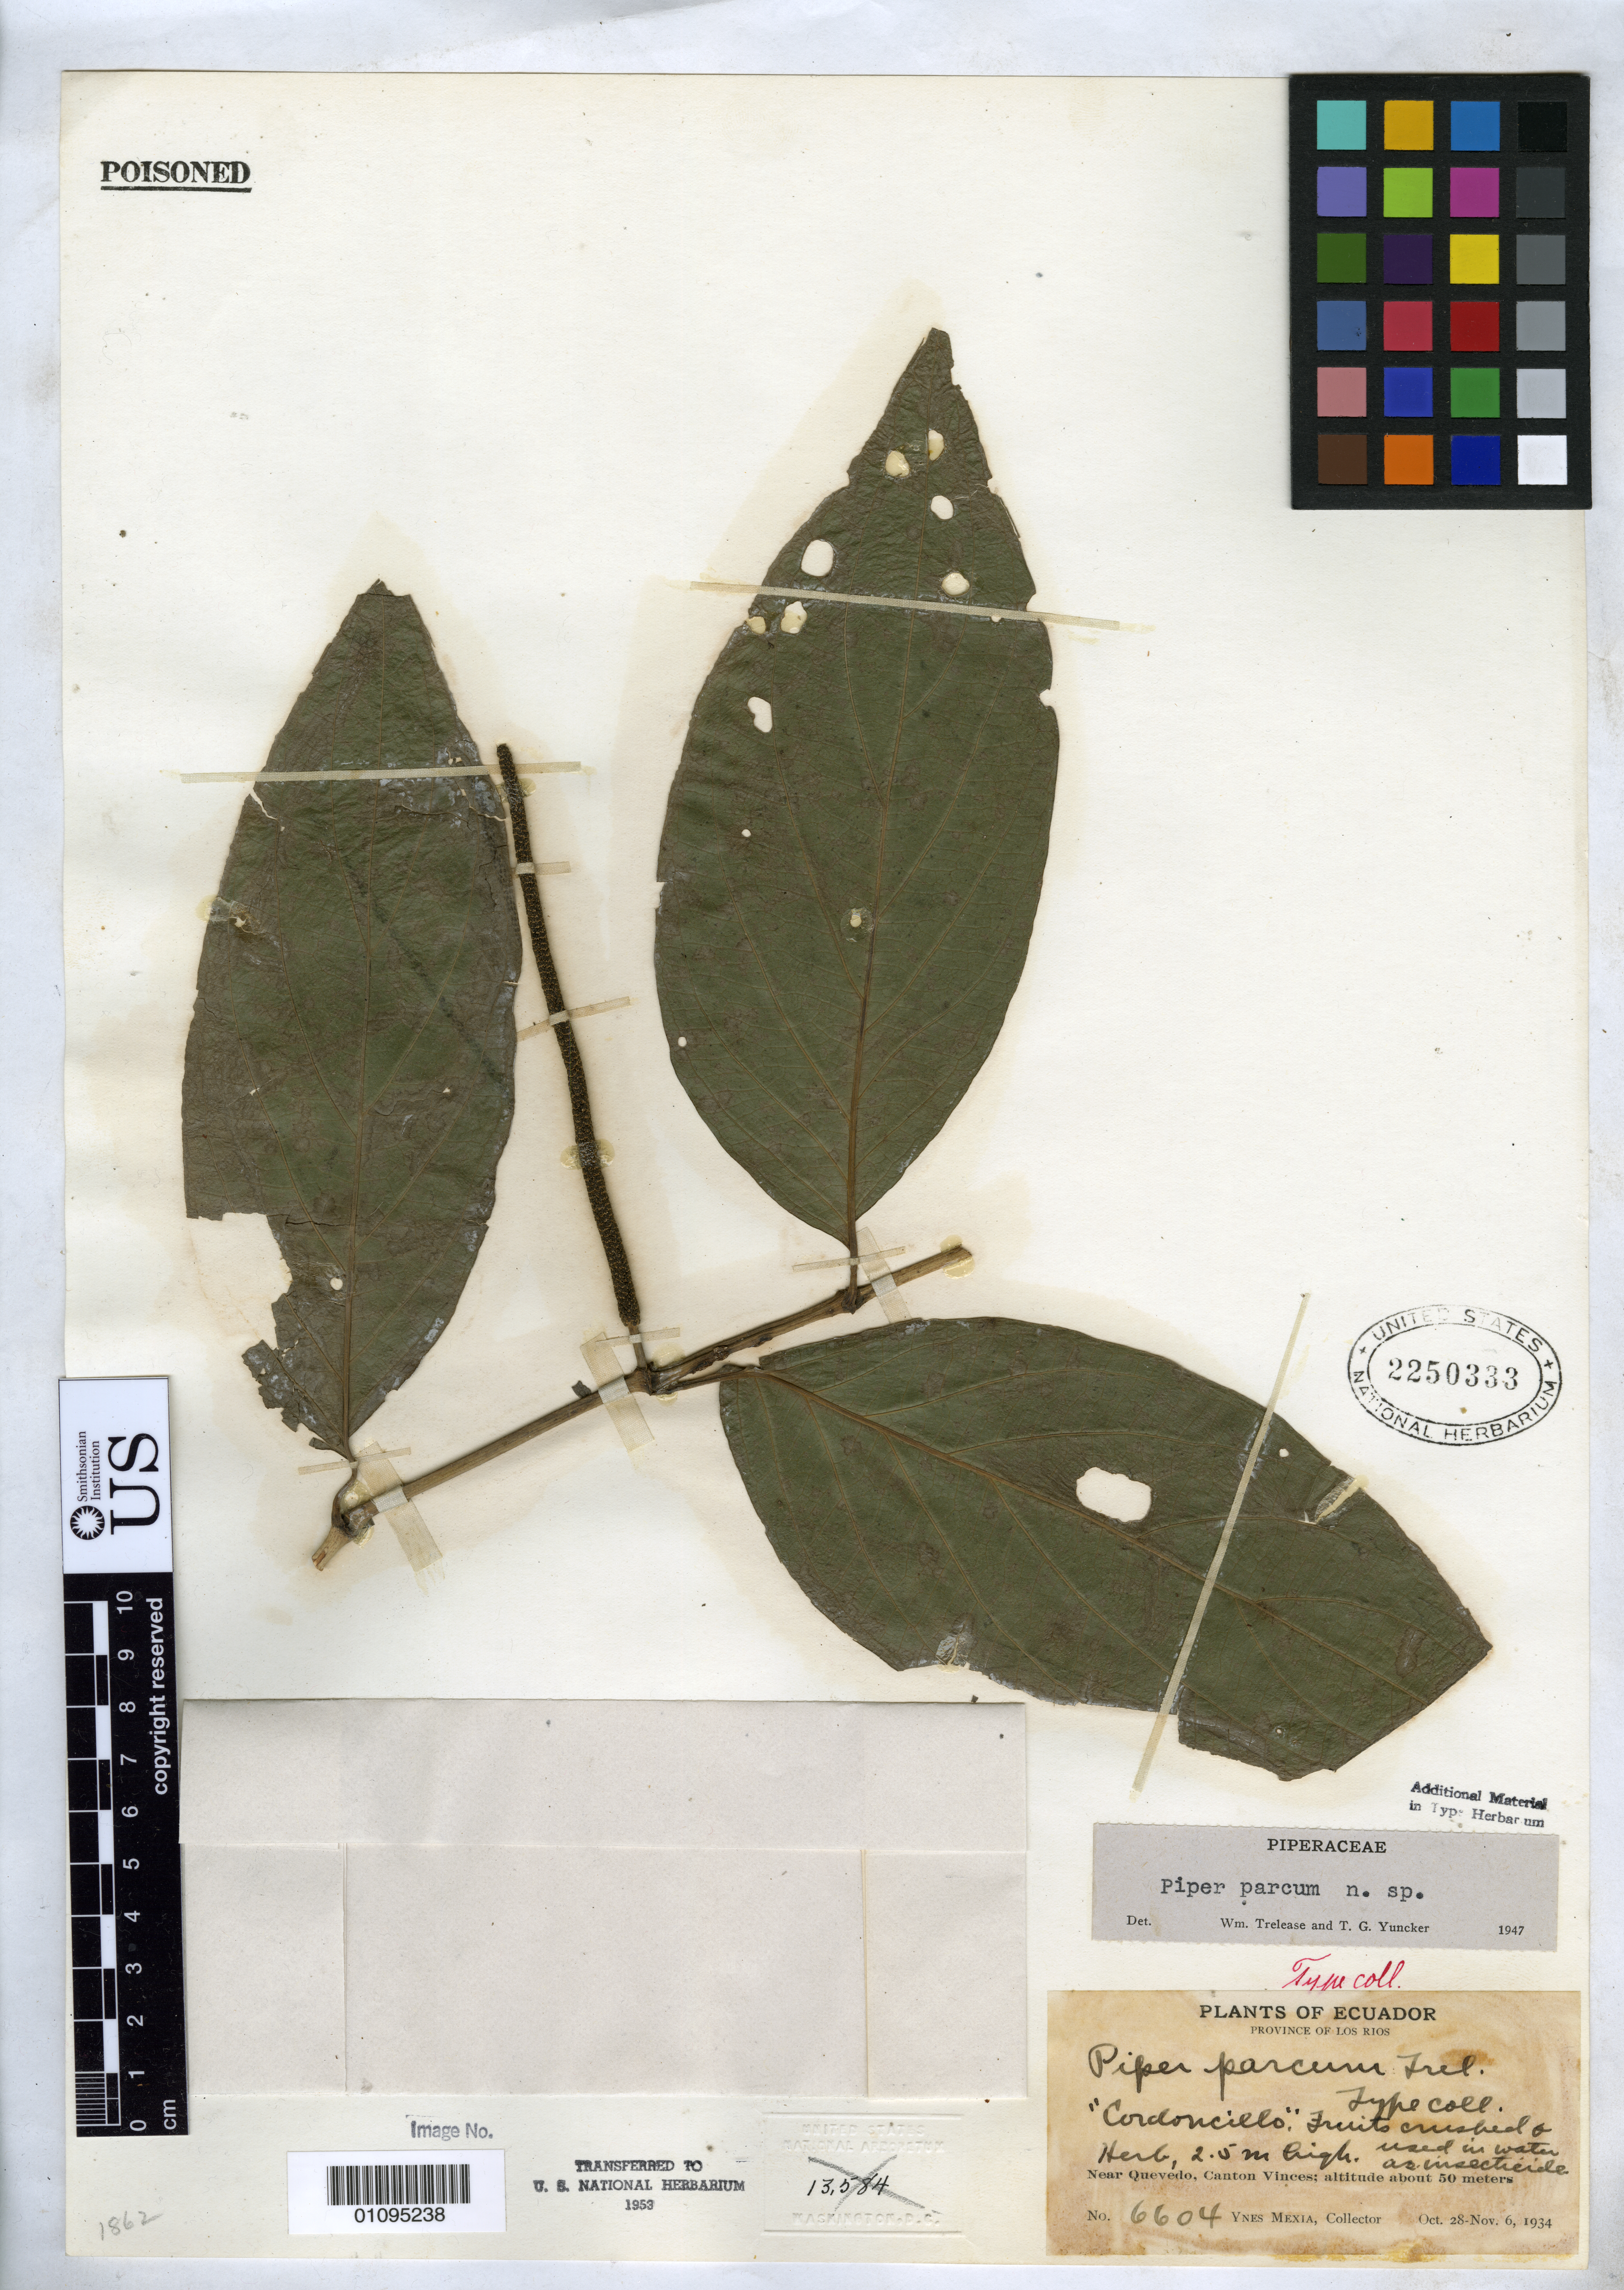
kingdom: Plantae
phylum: Tracheophyta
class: Magnoliopsida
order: Piperales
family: Piperaceae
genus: Piper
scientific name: Piper parcum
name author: Trel. & Yunck.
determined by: Trelease, M.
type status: Isotype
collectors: Y. Mexia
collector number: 6604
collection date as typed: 28 Oct 1934 to 06 Nov 1934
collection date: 1934-10-28/1934-11-06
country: Ecuador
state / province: Los Ríos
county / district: Vinces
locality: Near Quevedo, Canton Vinces.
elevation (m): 50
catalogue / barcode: US 2250333